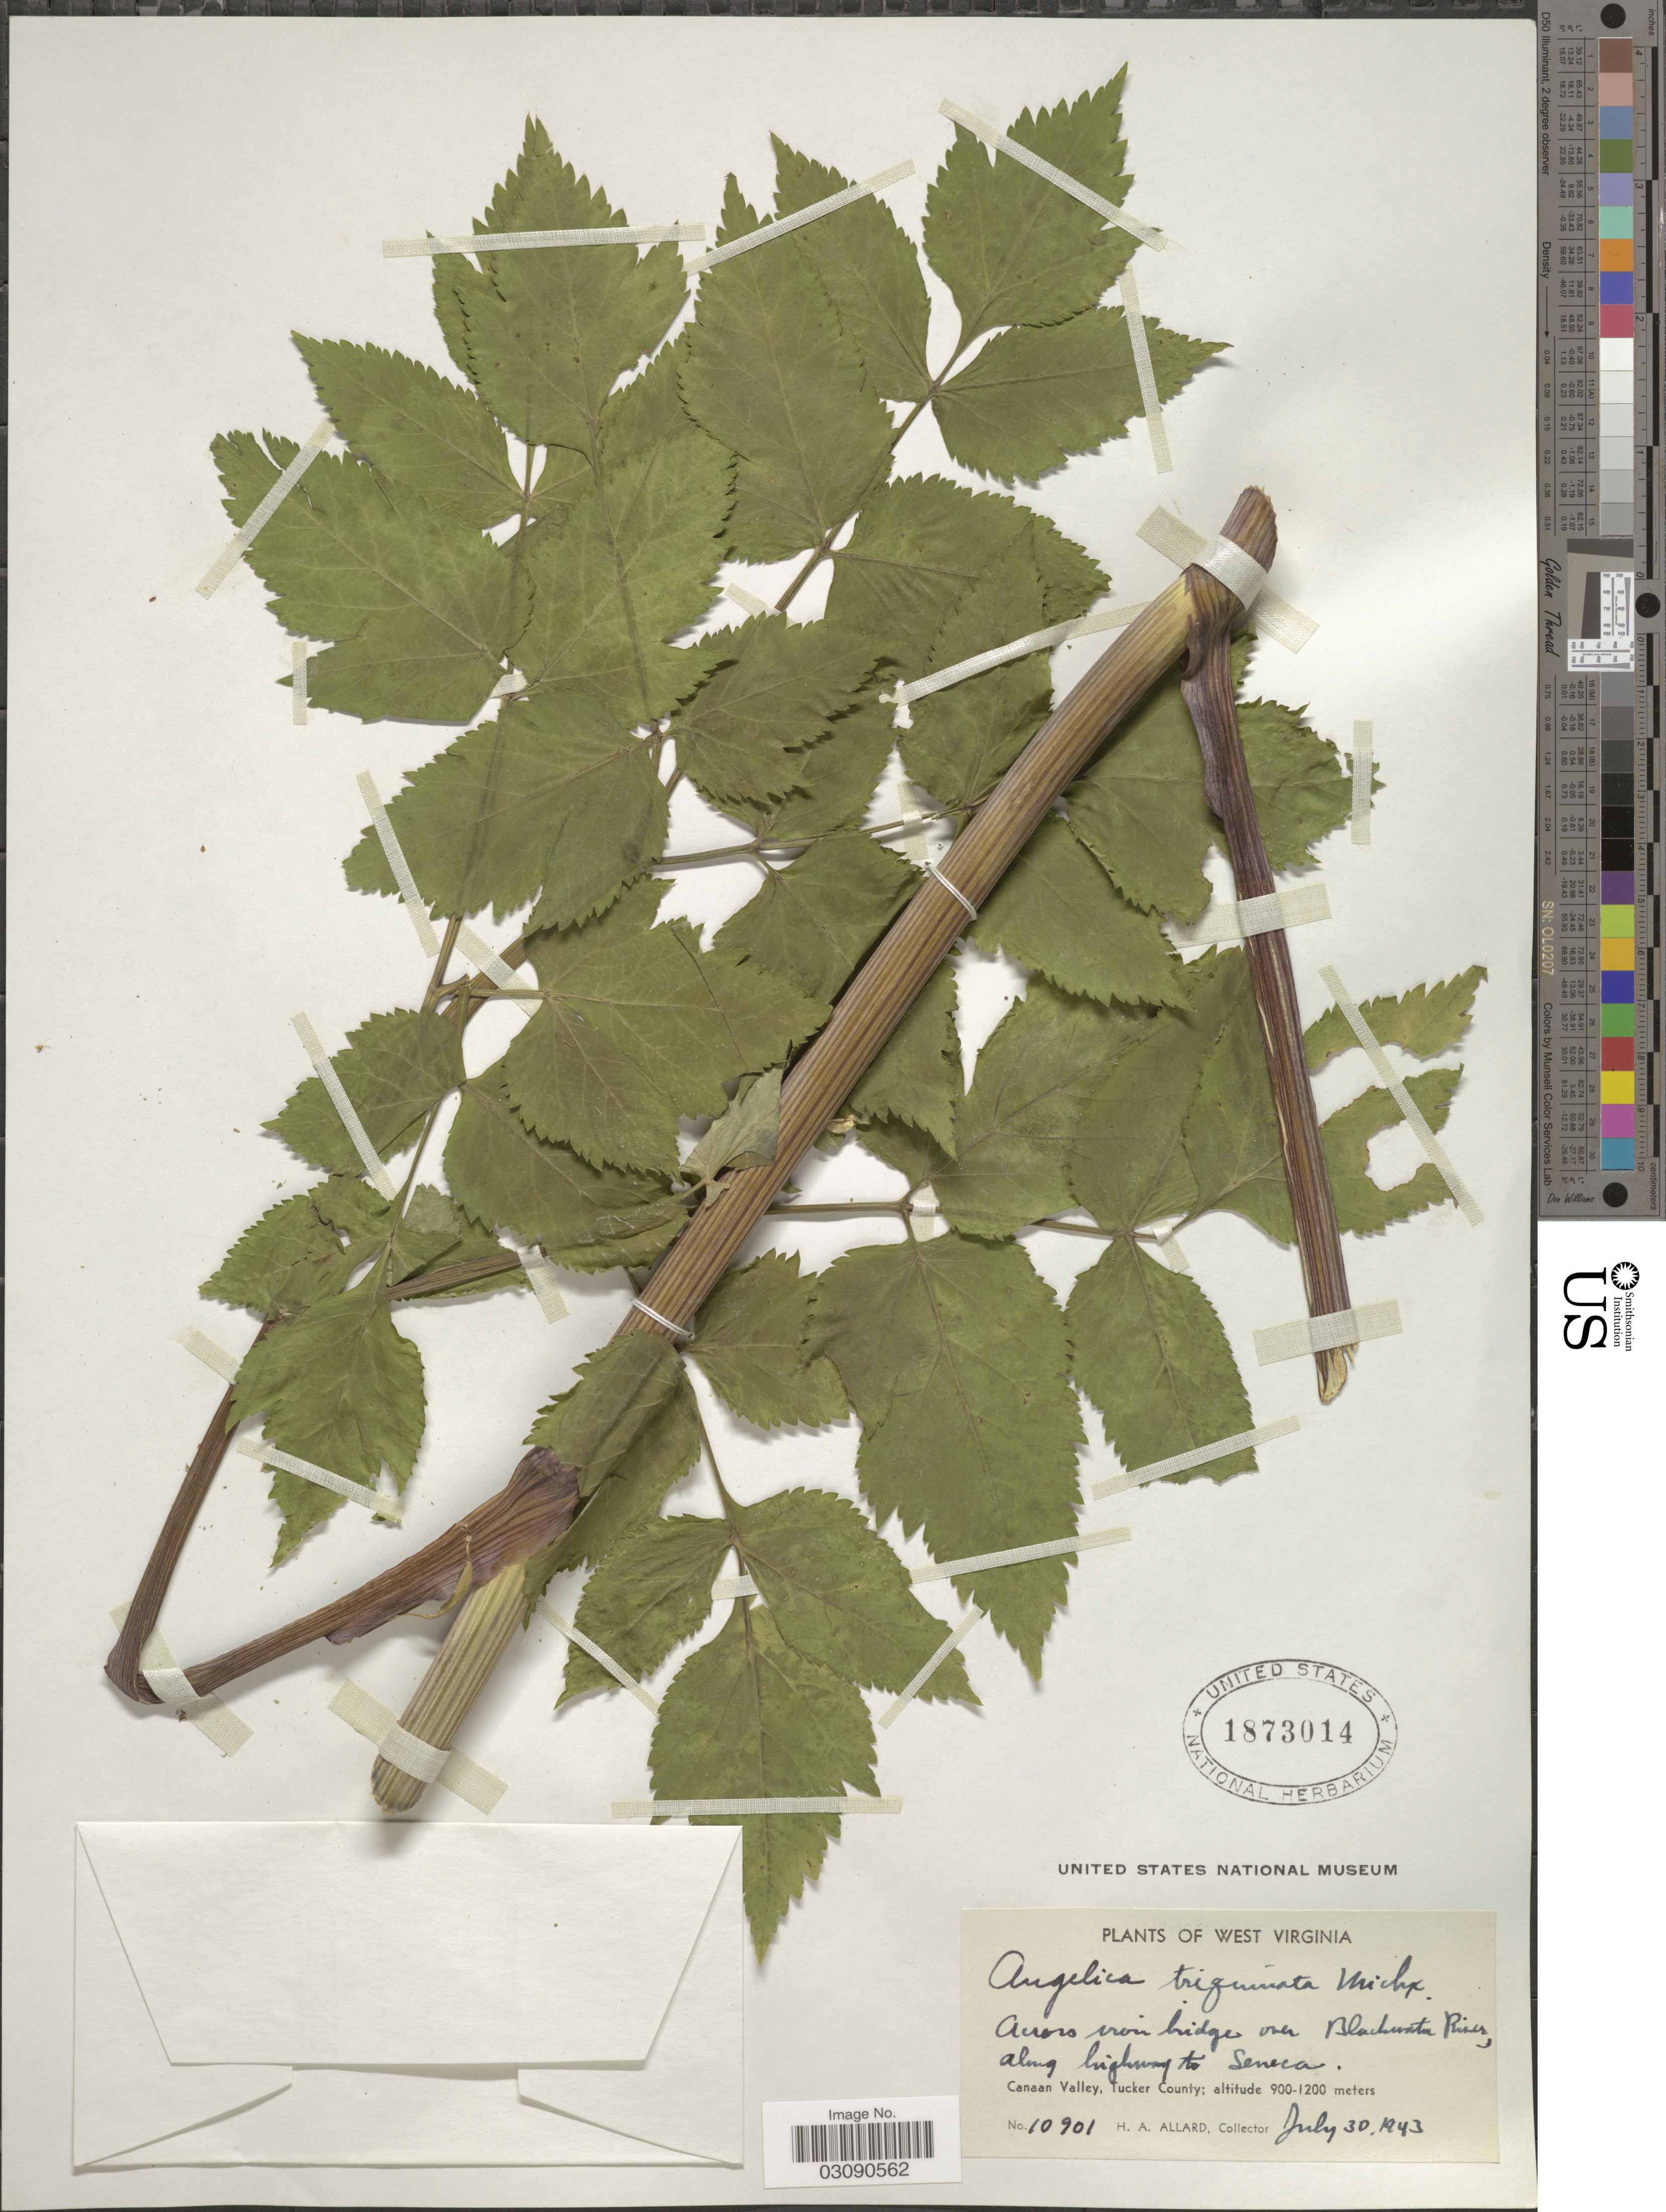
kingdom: Plantae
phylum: Tracheophyta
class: Magnoliopsida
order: Apiales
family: Apiaceae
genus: Angelica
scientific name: Angelica triquinata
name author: Michx.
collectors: H. A. Allard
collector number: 10901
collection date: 1943-07-30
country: United States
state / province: West Virginia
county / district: Tucker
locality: Across iron bridge over Blackwater River, along highway to Seneca. Canaan Valley, Tucker County.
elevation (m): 900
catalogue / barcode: US 1873014